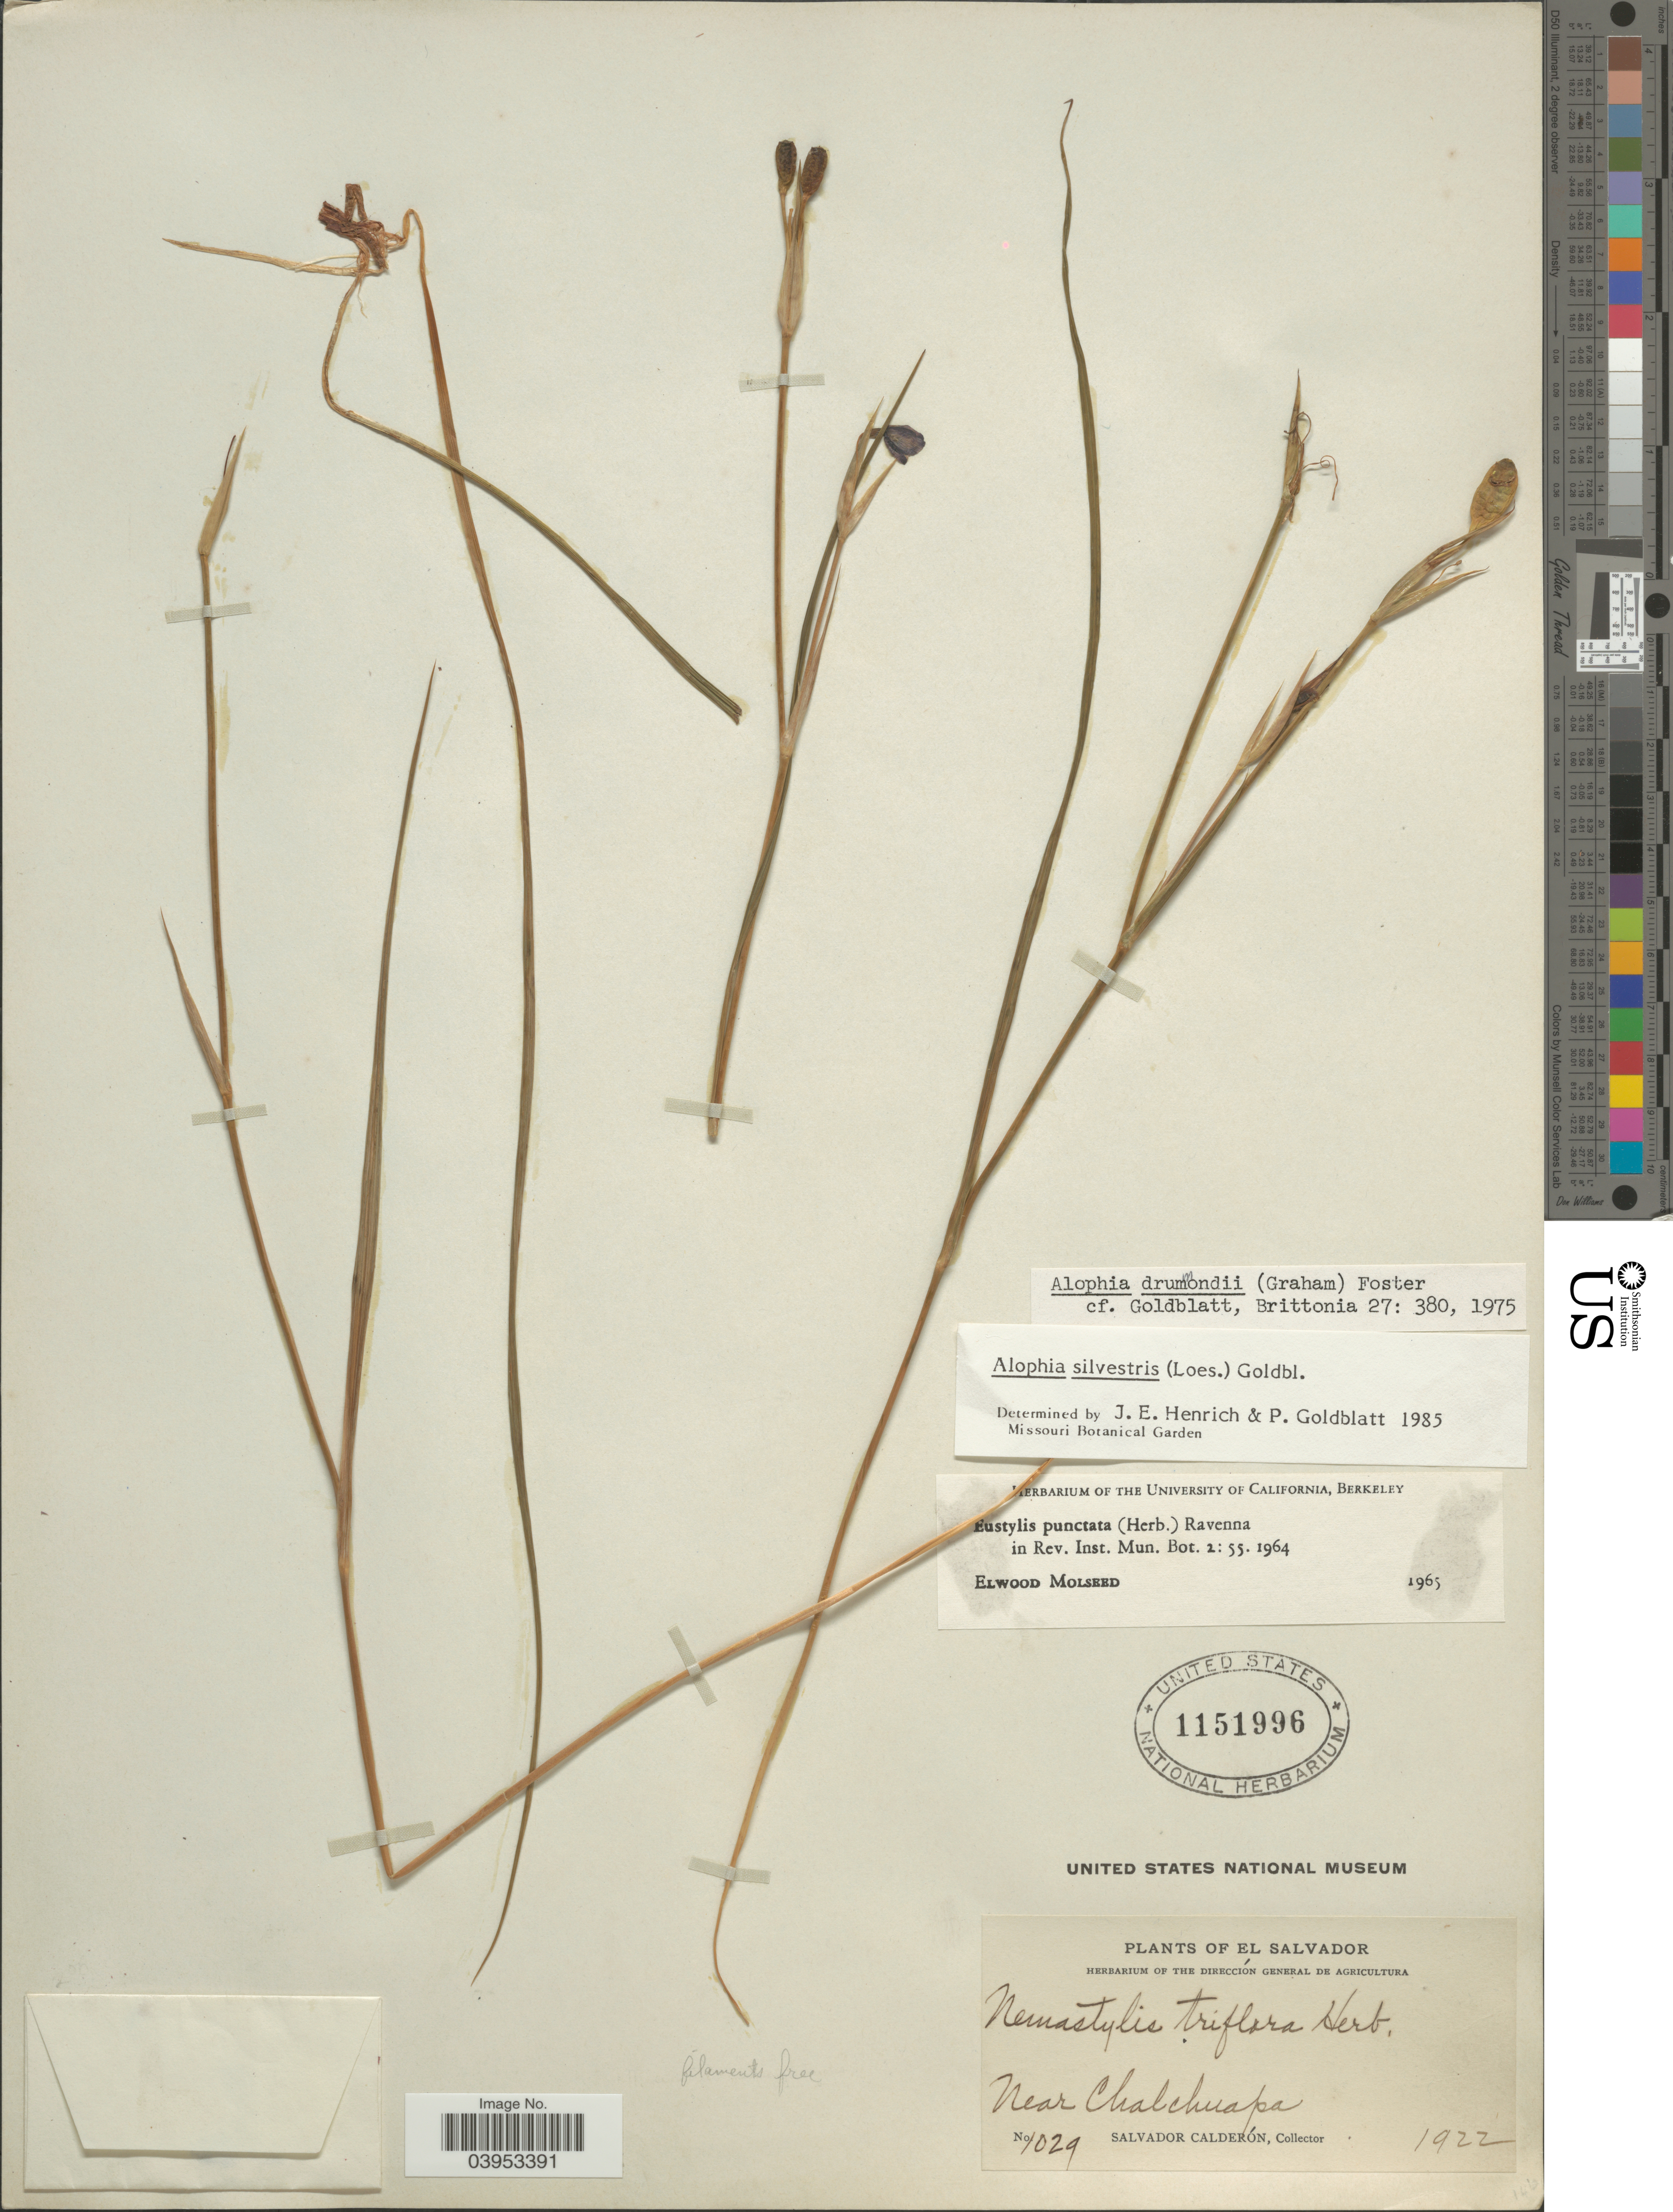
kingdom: Plantae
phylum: Tracheophyta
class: Liliopsida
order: Asparagales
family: Iridaceae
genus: Alophia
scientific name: Alophia silvestris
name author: (Loes.) Goldblatt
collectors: S. Calderón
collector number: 1029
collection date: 1922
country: El Salvador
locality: Near Chalchuapa.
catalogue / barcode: US 1151996